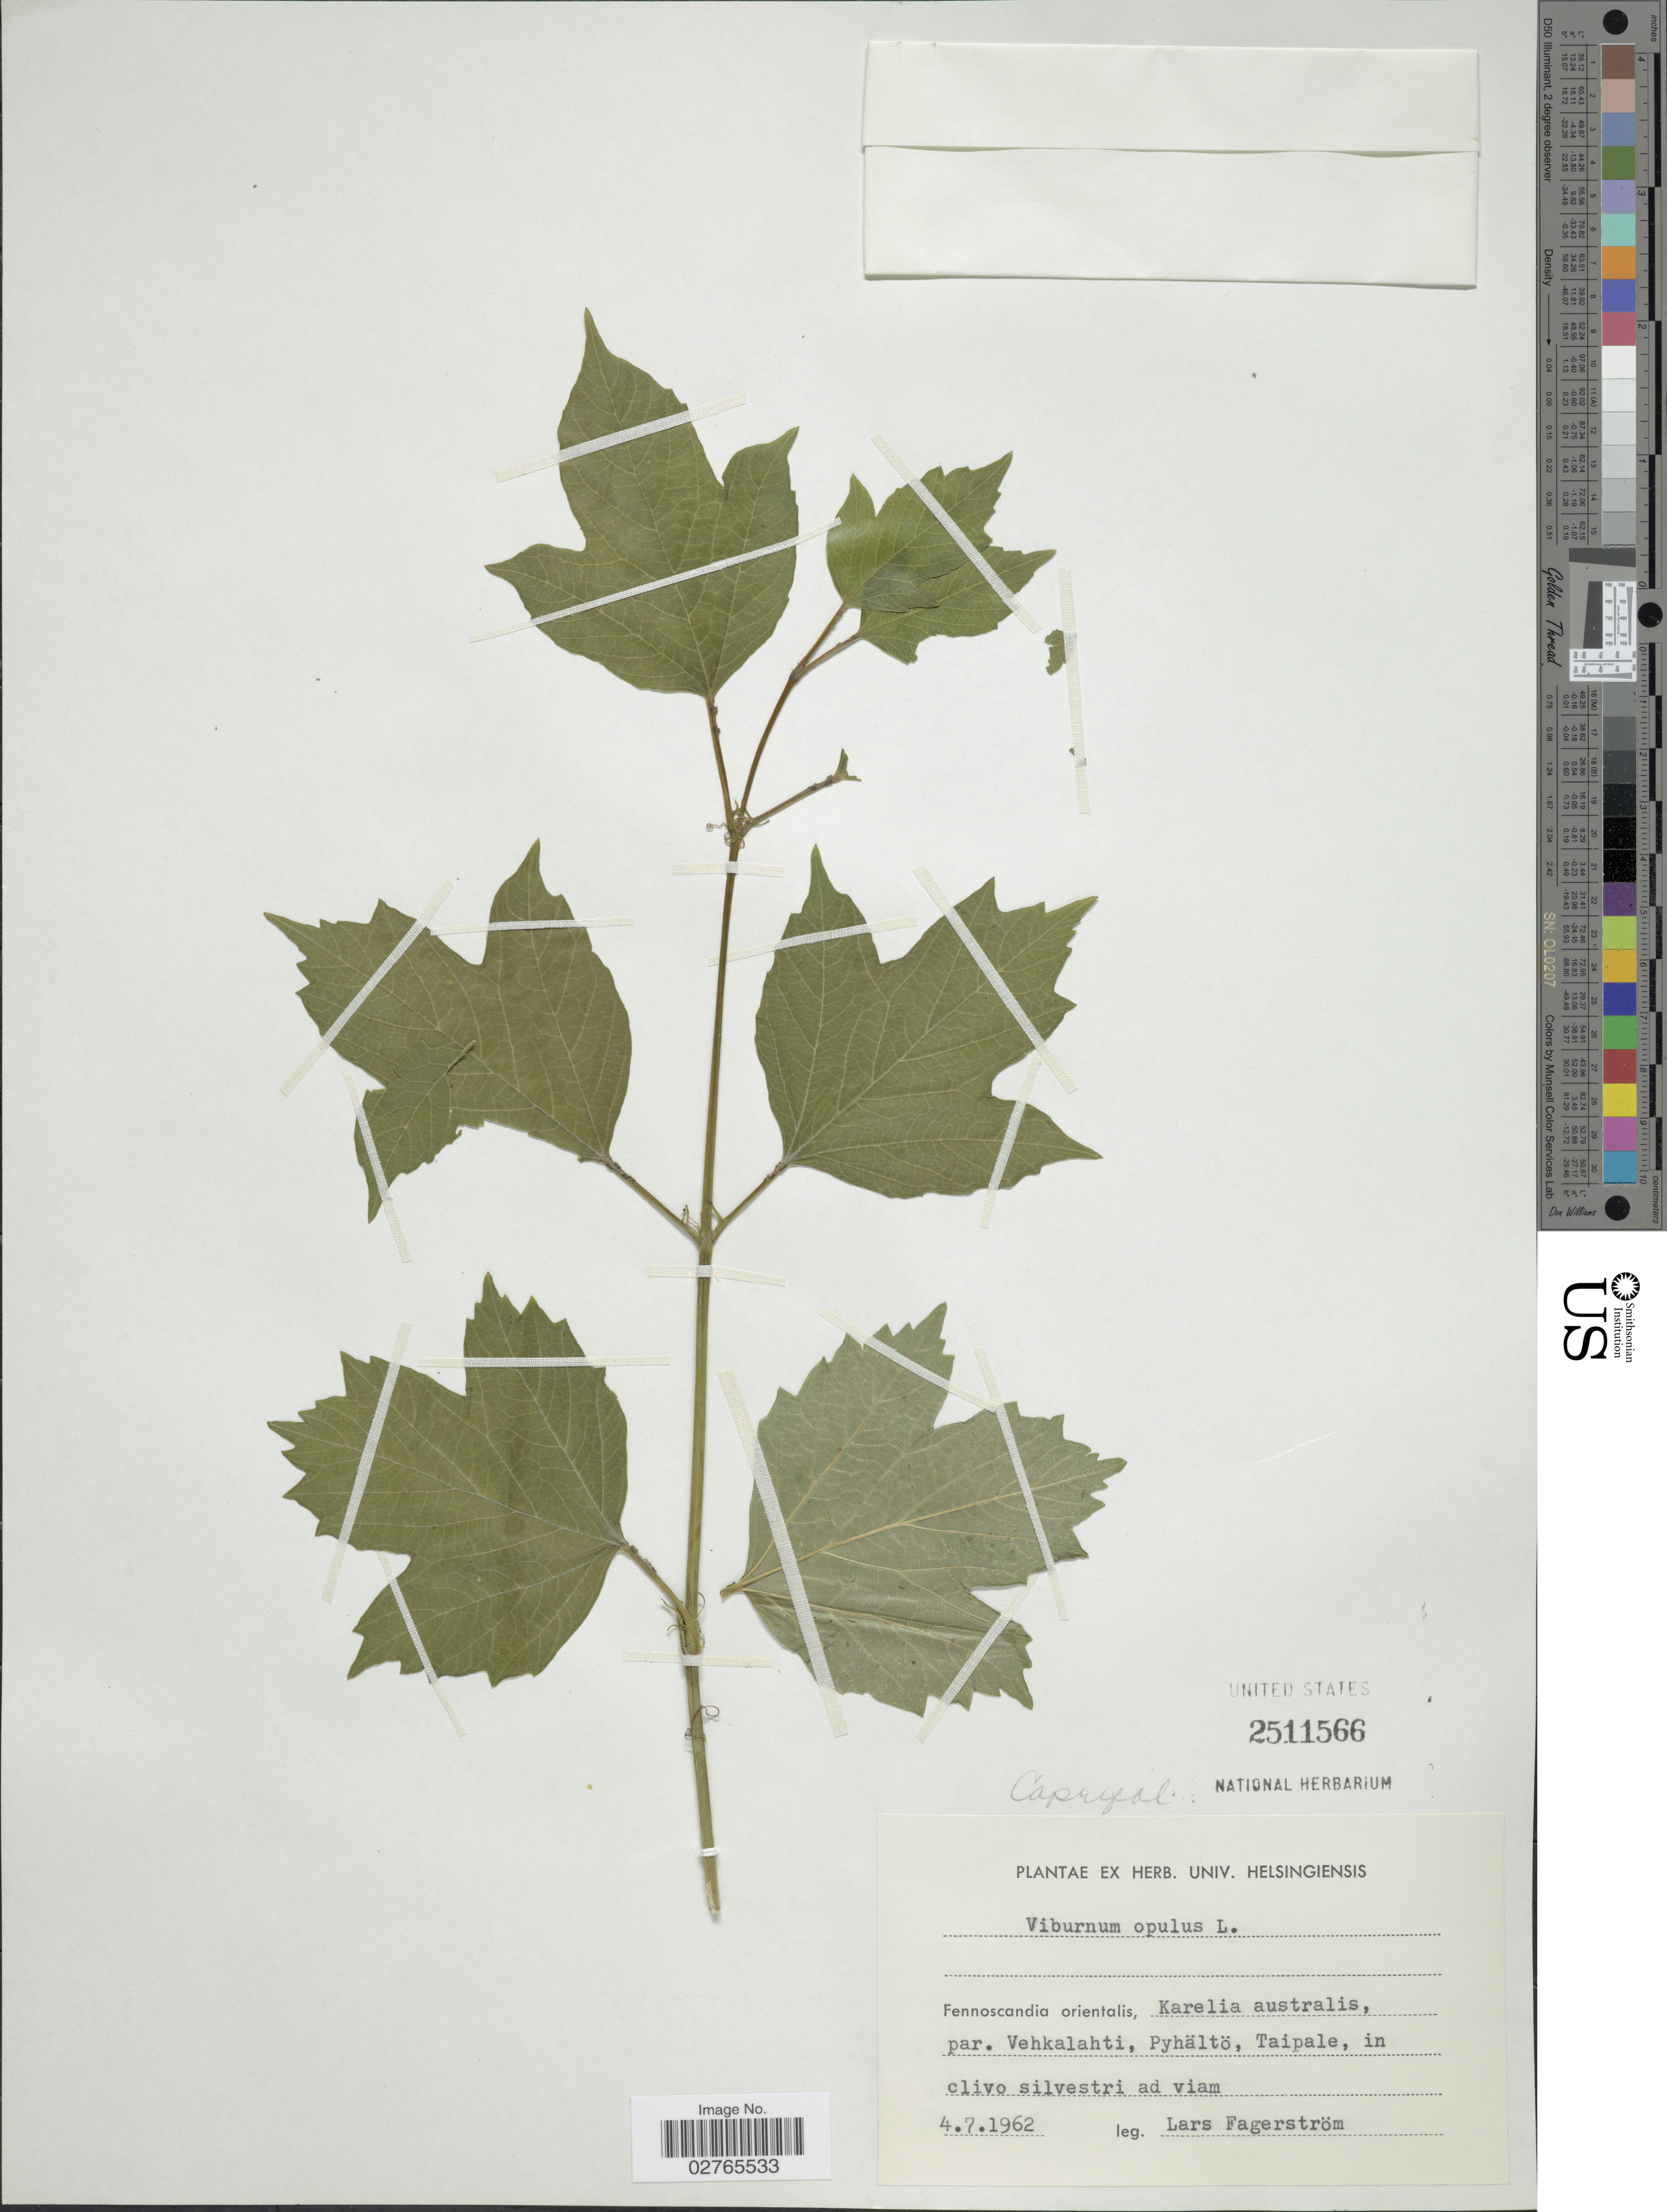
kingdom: Plantae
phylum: Tracheophyta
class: Magnoliopsida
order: Dipsacales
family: Viburnaceae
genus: Viburnum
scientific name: Viburnum opulus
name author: L.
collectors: L. Fagerstrom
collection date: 1962-07-04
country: Finland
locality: Fennoscandia orientalis, Karelia australis, par. Vehkalahti, Pyhältö, Taipale, in clivo silvestri ad viam.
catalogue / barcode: US 2511566